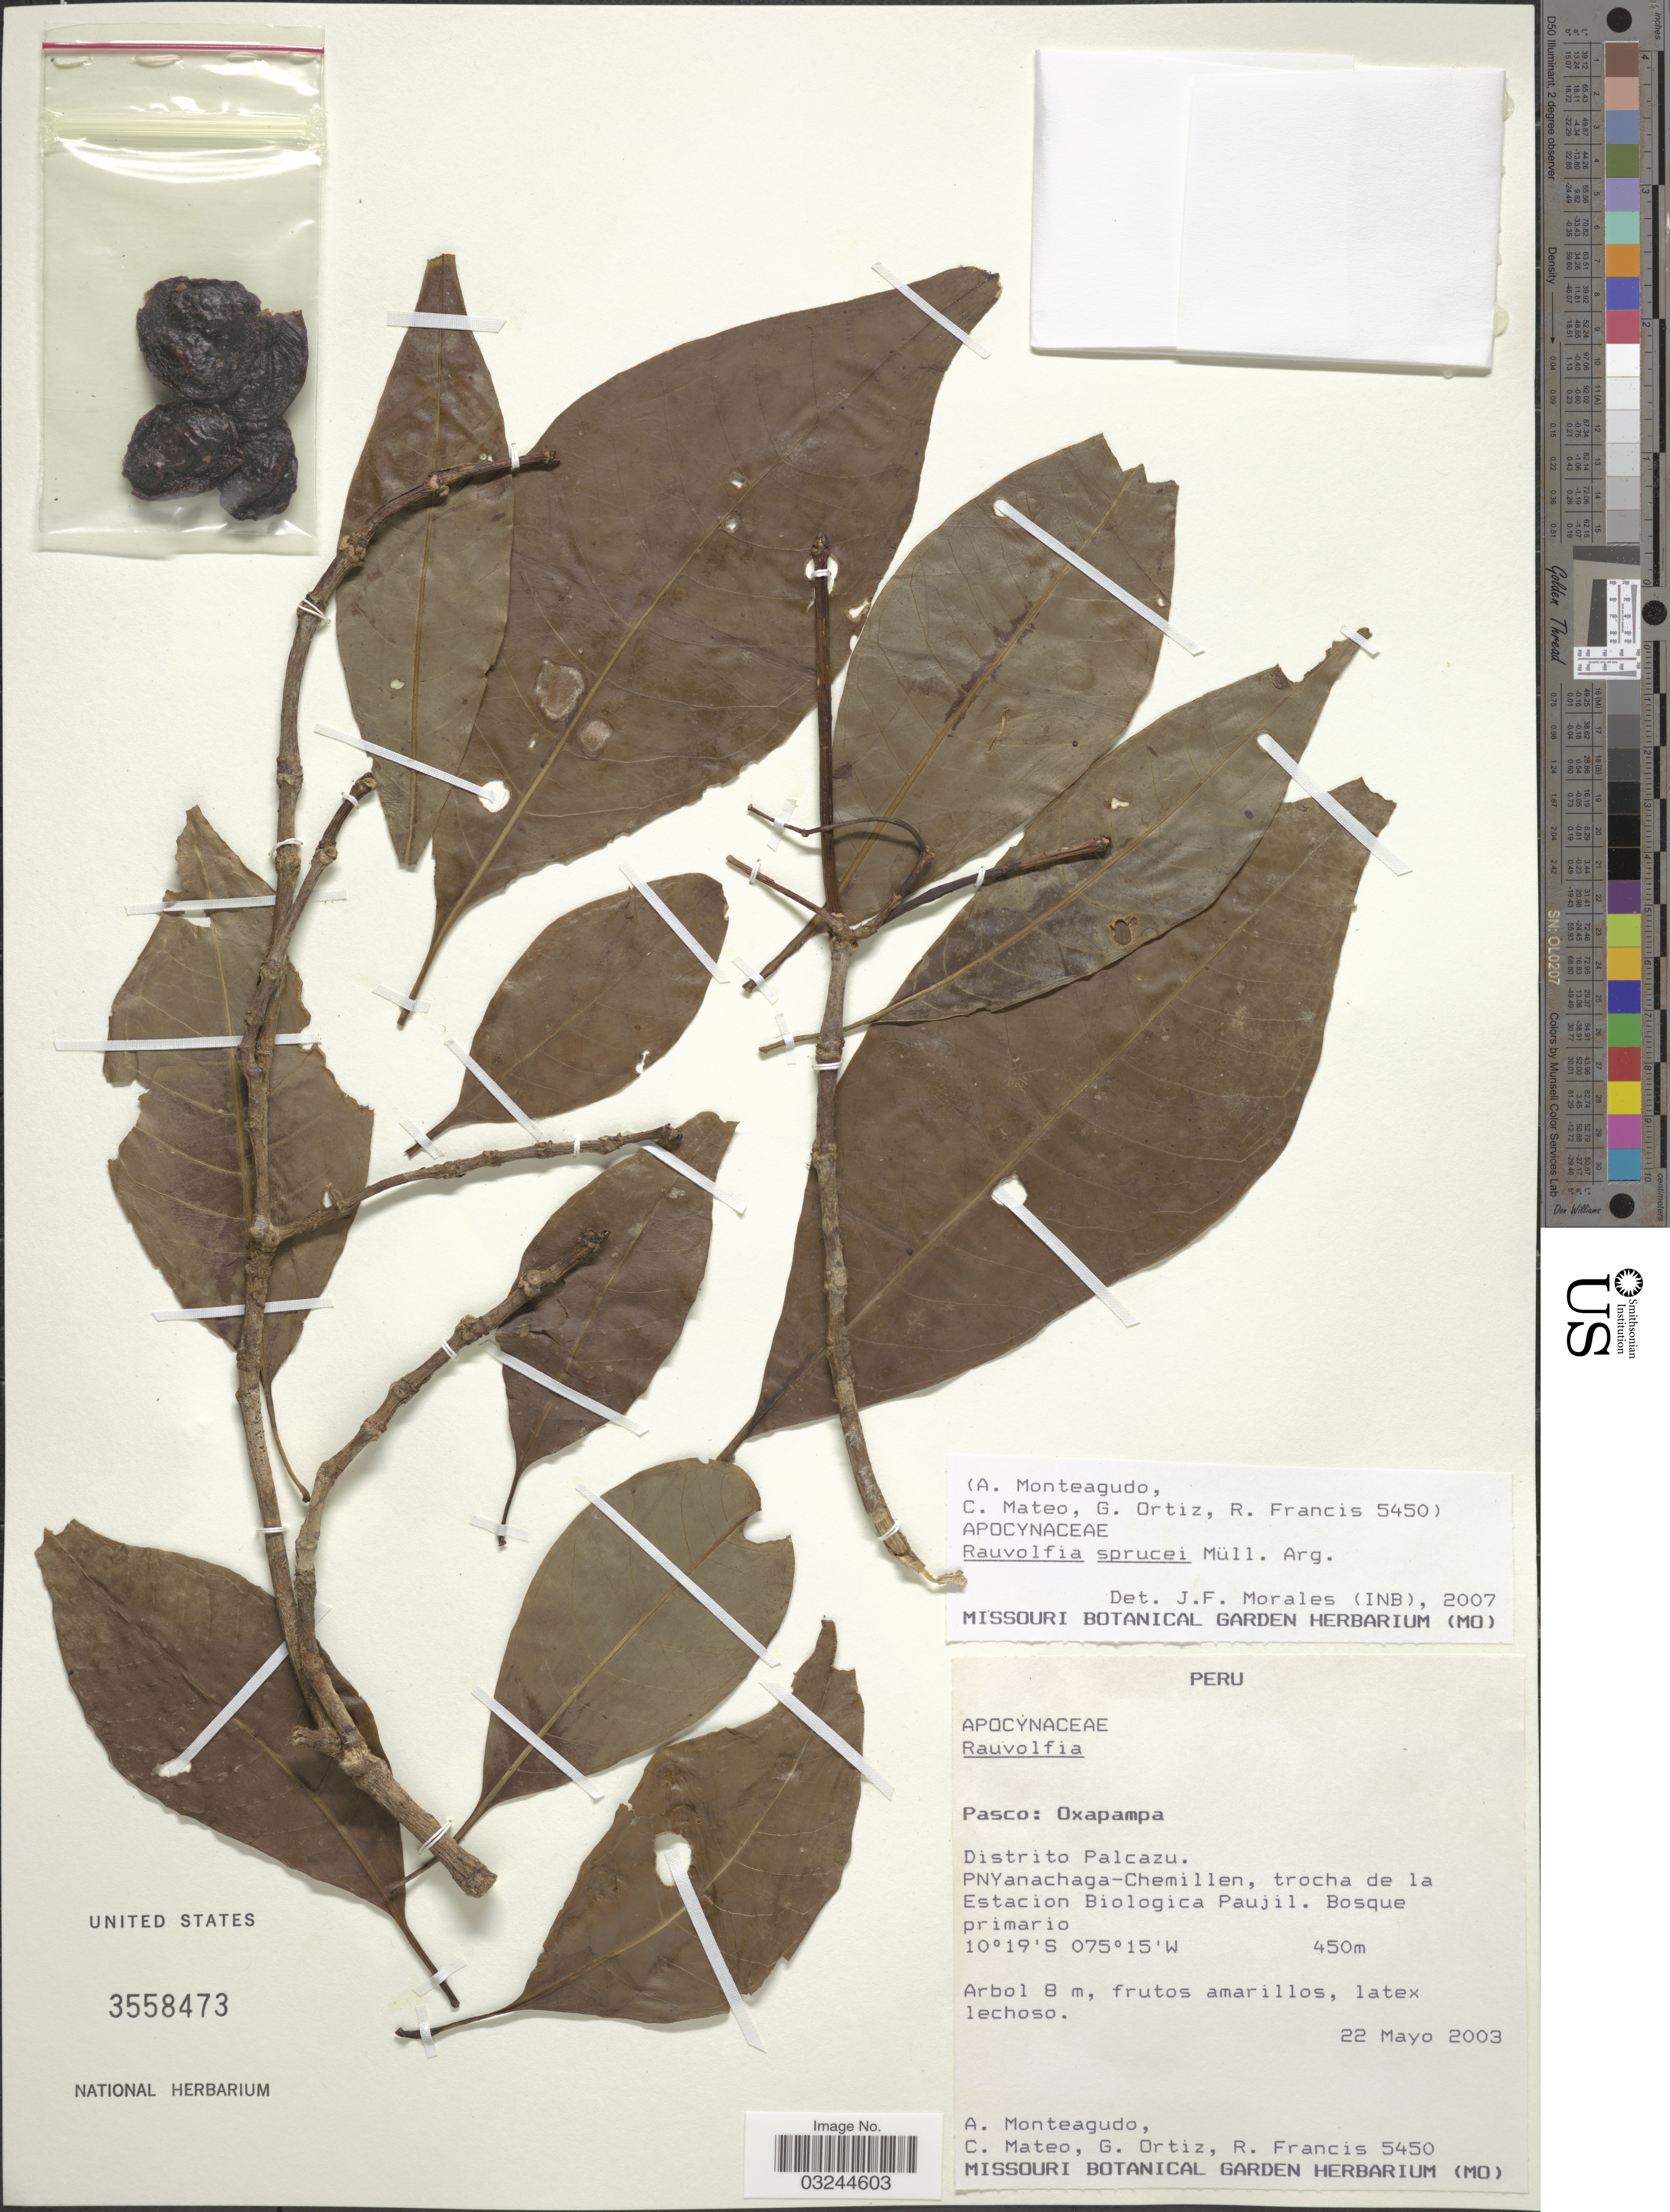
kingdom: Plantae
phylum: Tracheophyta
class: Magnoliopsida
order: Gentianales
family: Apocynaceae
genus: Rauvolfia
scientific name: Rauvolfia sprucei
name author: Müll. Arg.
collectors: A. Monteagudo, C. Mateo, G. Ortiz & R. Francis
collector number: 5450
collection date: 2003-05-22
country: Peru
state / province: Pasco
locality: Oxapampa. Distrito Palcazu. PNYanachaga-Chemillen, trocha de la Estacion Biologica Paujil.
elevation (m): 450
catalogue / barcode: US 3558473